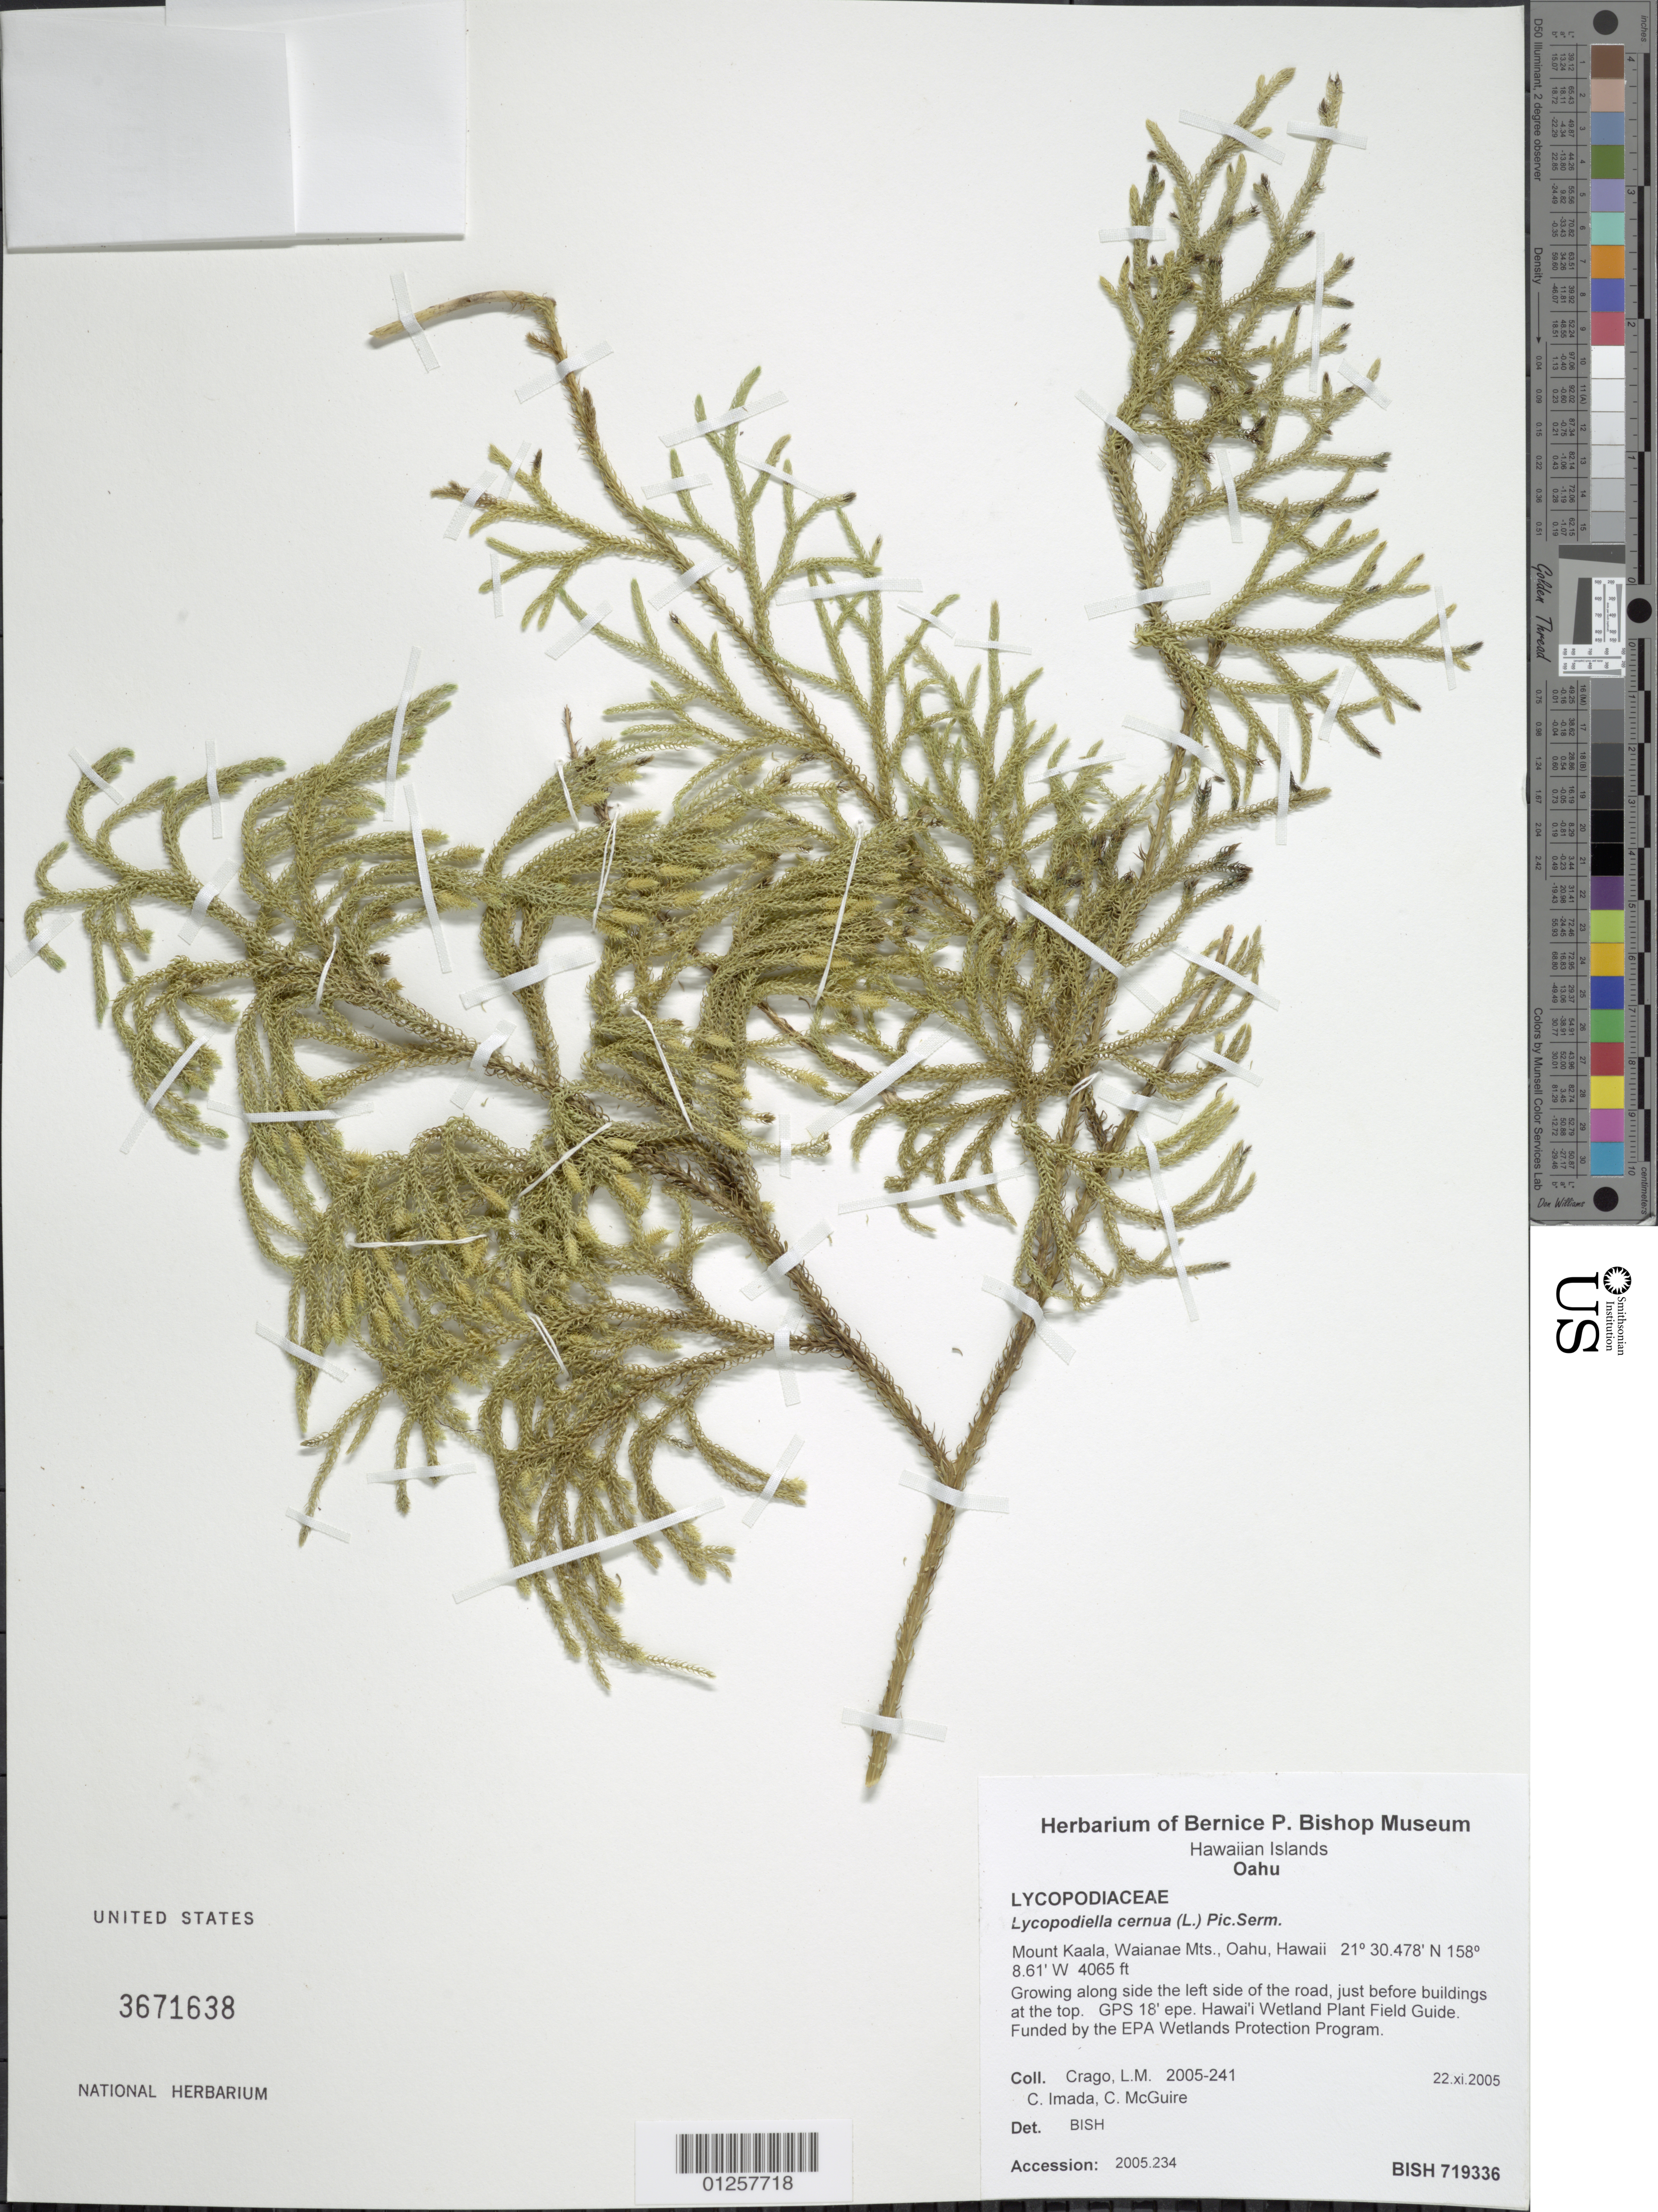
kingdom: Plantae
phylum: Tracheophyta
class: Lycopodiopsida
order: Lycopodiales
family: Lycopodiaceae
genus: Palhinhaea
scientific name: Palhinhaea cernua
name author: (L.) Vasc. & Franco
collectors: L. Crago, C. Imada & C. McGuire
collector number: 2005-241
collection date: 2005-11-22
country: United States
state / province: Hawaii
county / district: Honolulu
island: Oahu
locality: Mount Kaala, Waianae Mts.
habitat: Growing along side the left side of the road, just before buildings at the top.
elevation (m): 1239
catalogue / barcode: US 3671638